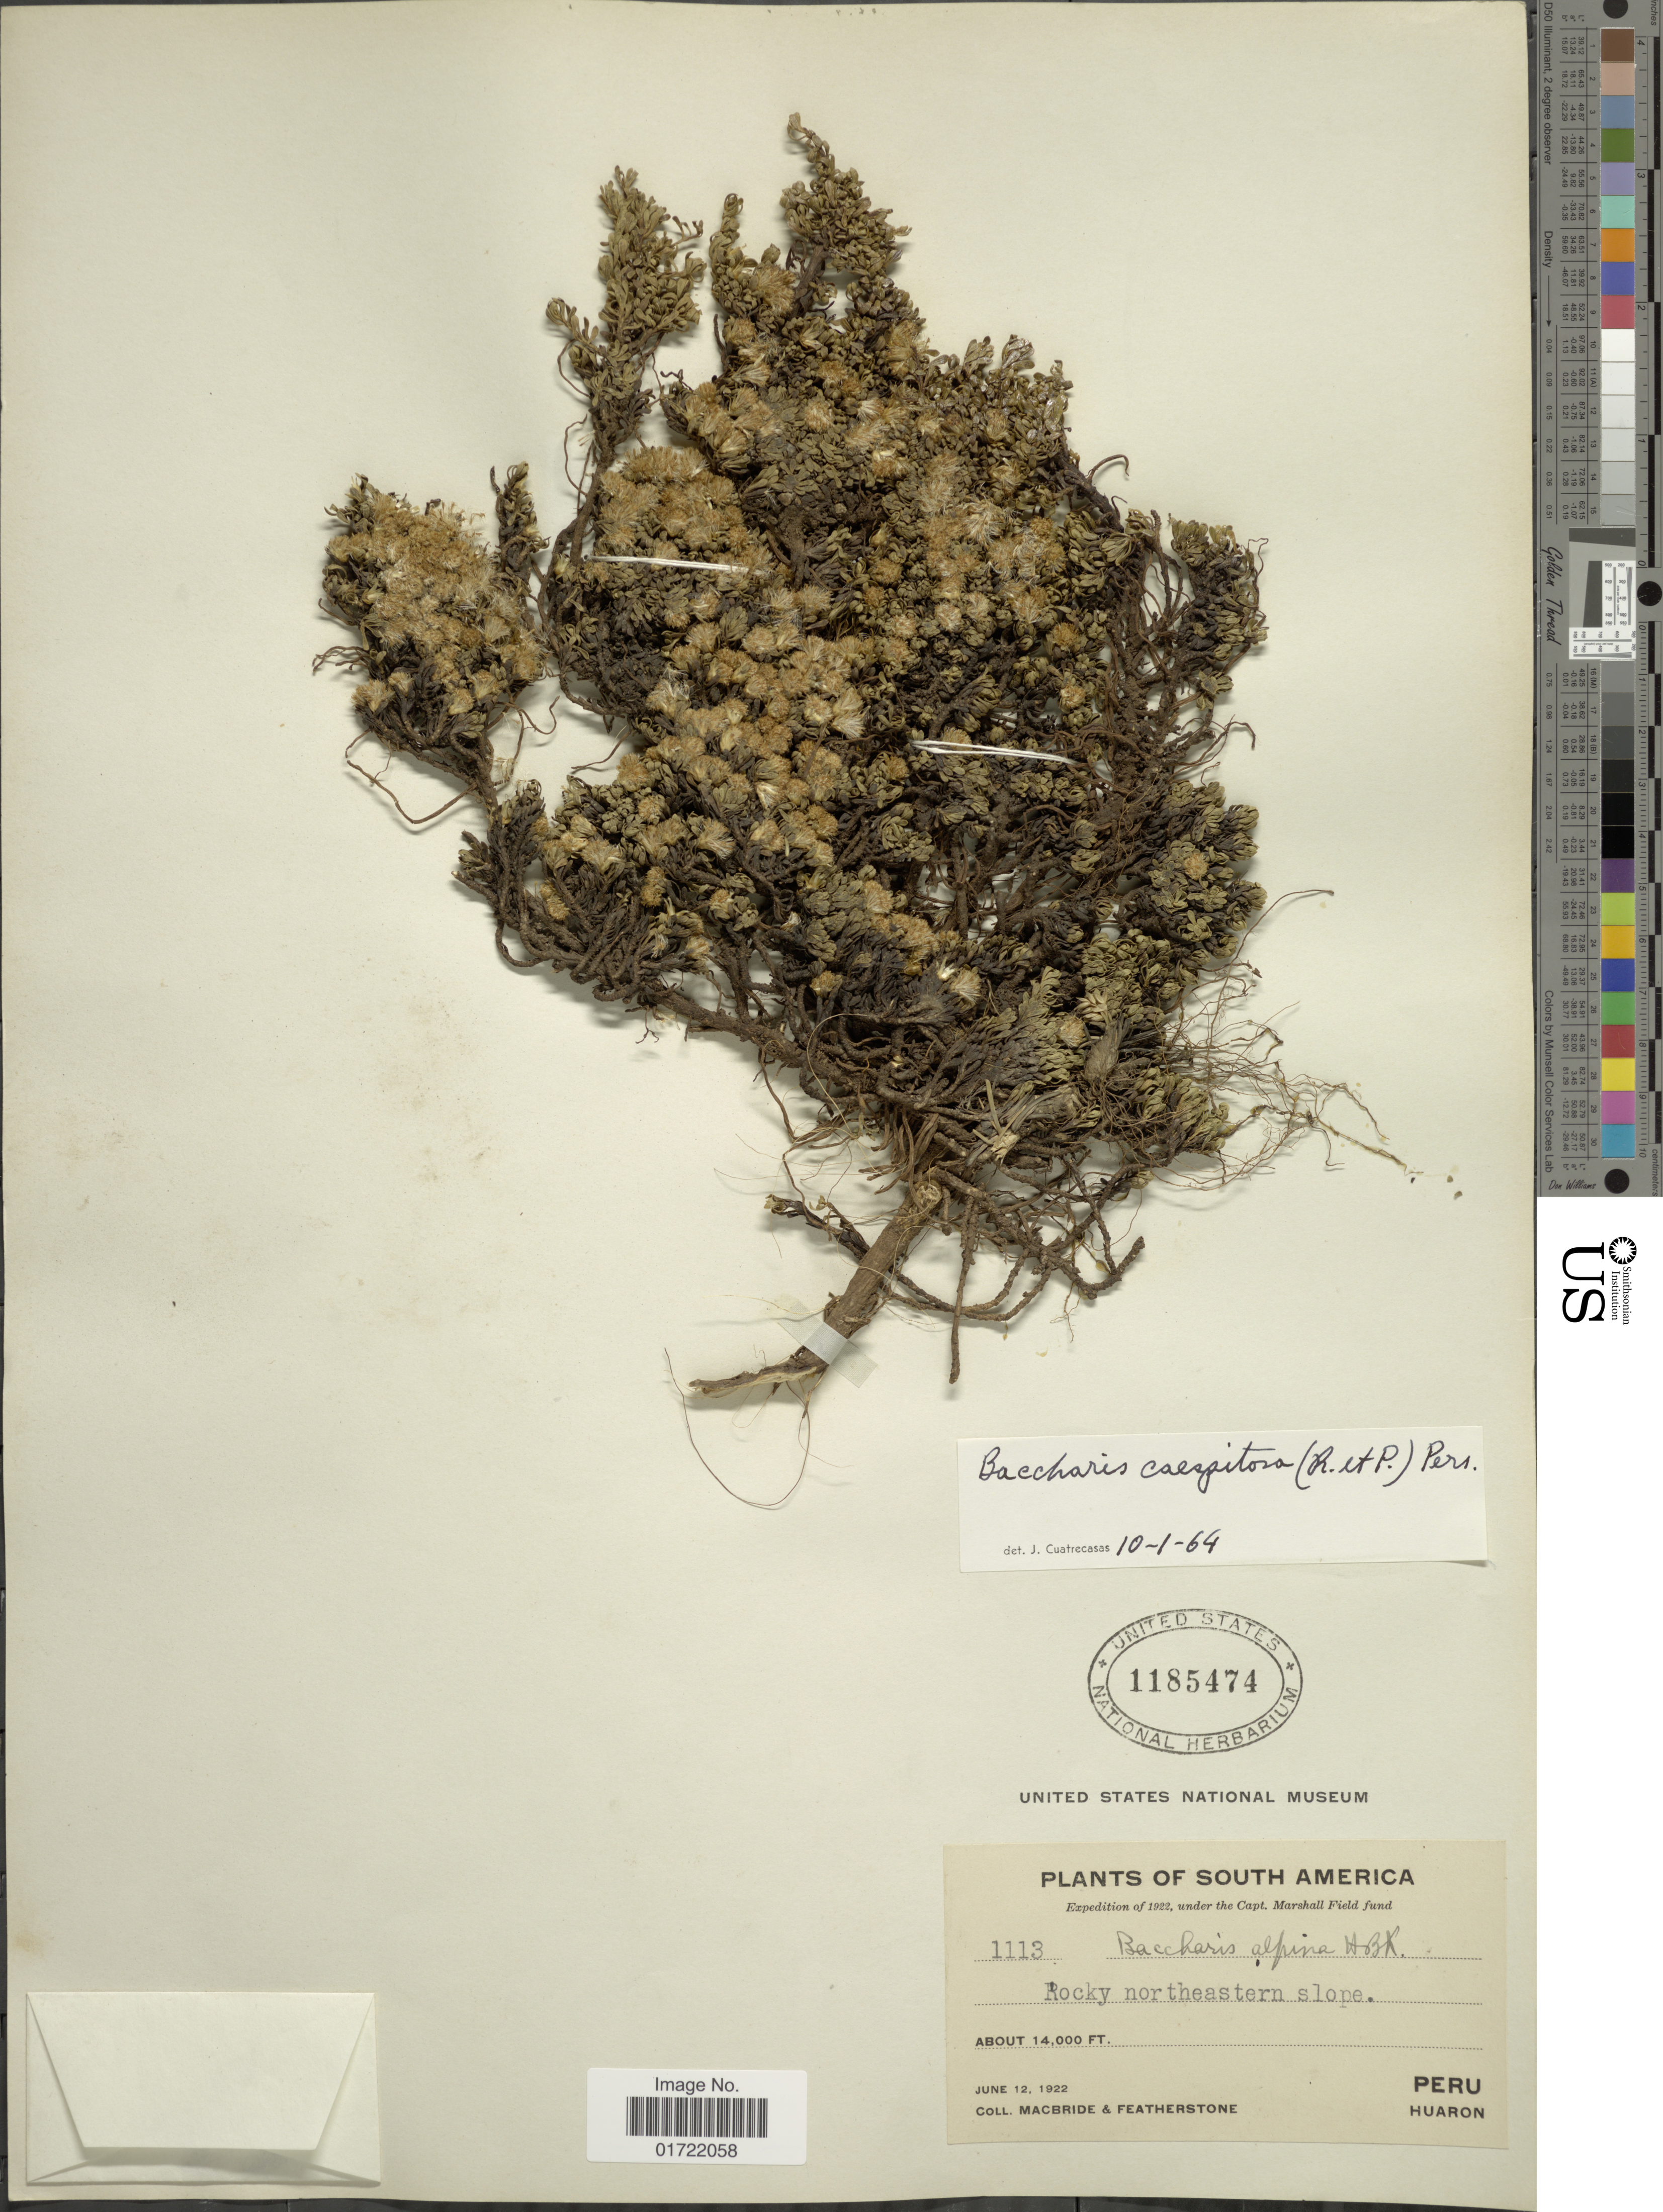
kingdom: Plantae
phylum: Tracheophyta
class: Magnoliopsida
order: Asterales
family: Asteraceae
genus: Baccharis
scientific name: Baccharis caespitosa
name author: (Ruiz & Pav.) Pers.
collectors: Macbride, -- & -. Featherstone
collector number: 1113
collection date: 1922-06-12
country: Peru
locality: Huaron, Rocky northeastern slope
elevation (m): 4267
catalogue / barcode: US 1185474